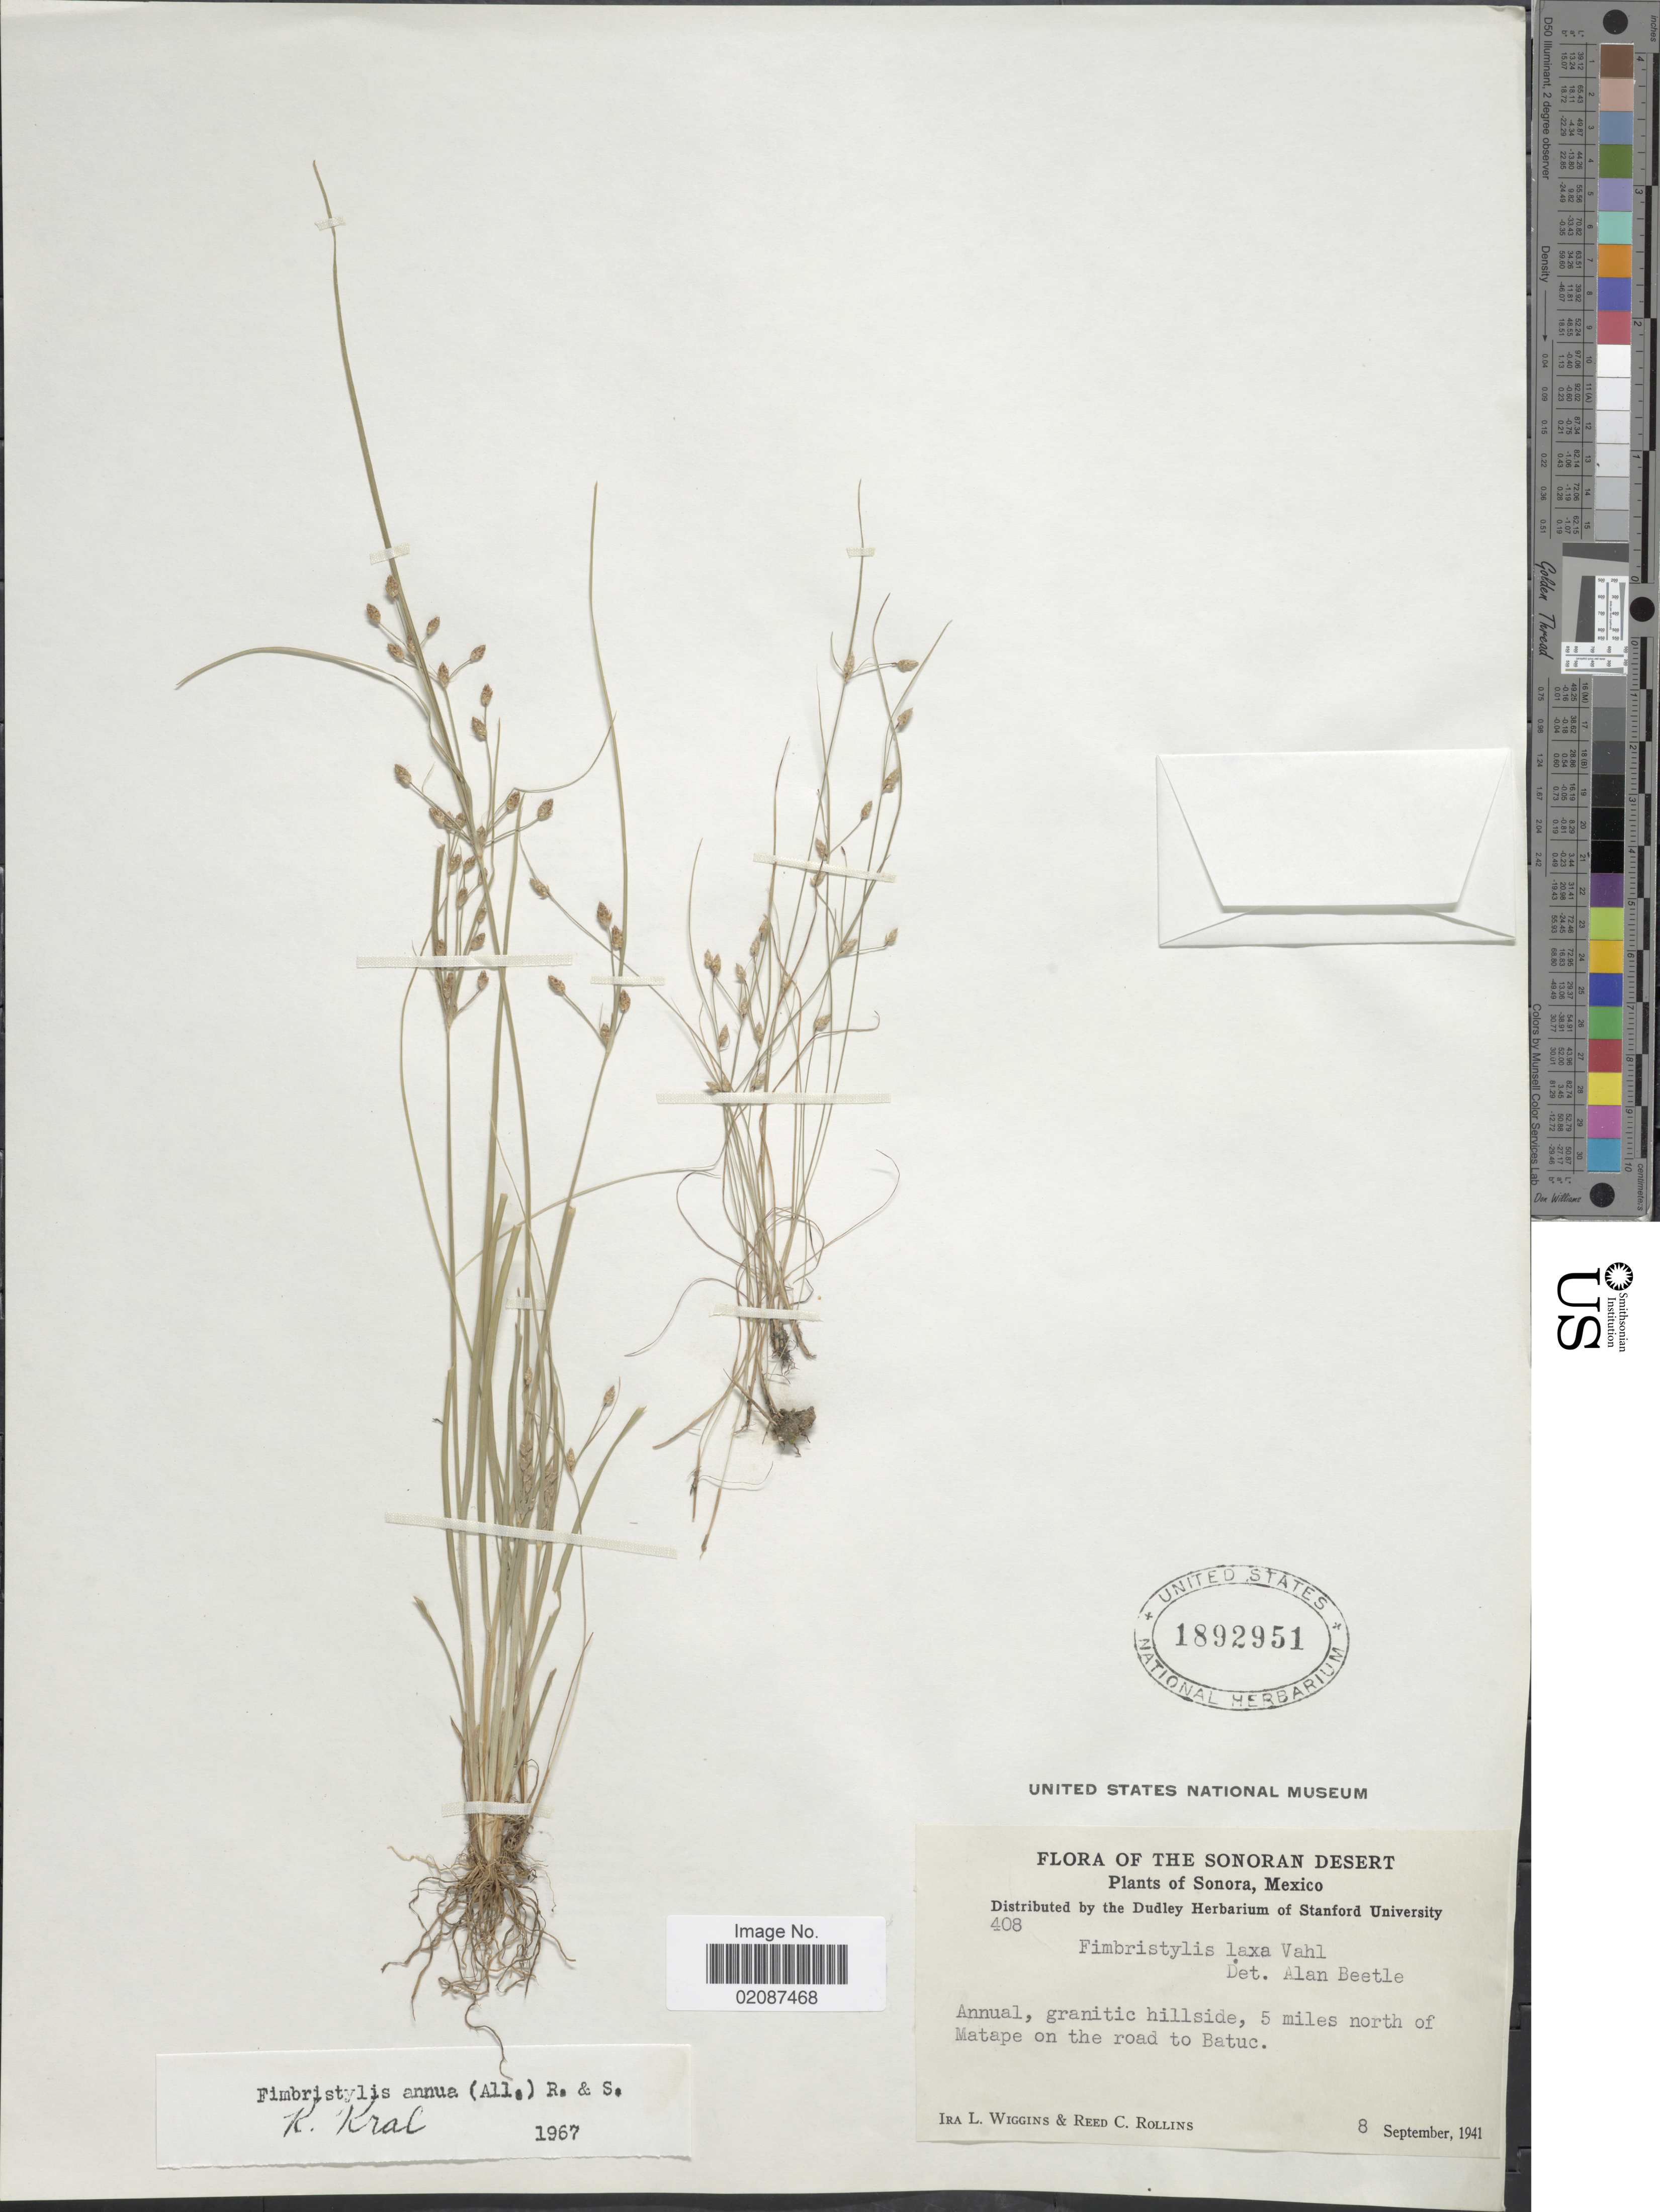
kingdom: Plantae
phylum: Tracheophyta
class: Liliopsida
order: Poales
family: Cyperaceae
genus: Fimbristylis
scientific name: Fimbristylis annua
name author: (All.) Roem. & Schult.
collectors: I. L. Wiggins & R. C. Rollins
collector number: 408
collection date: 1941-09-08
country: Mexico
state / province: Sonora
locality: Sonora, Mexico, 5 miles north of Matape on the road to Batuc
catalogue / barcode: US 1892951